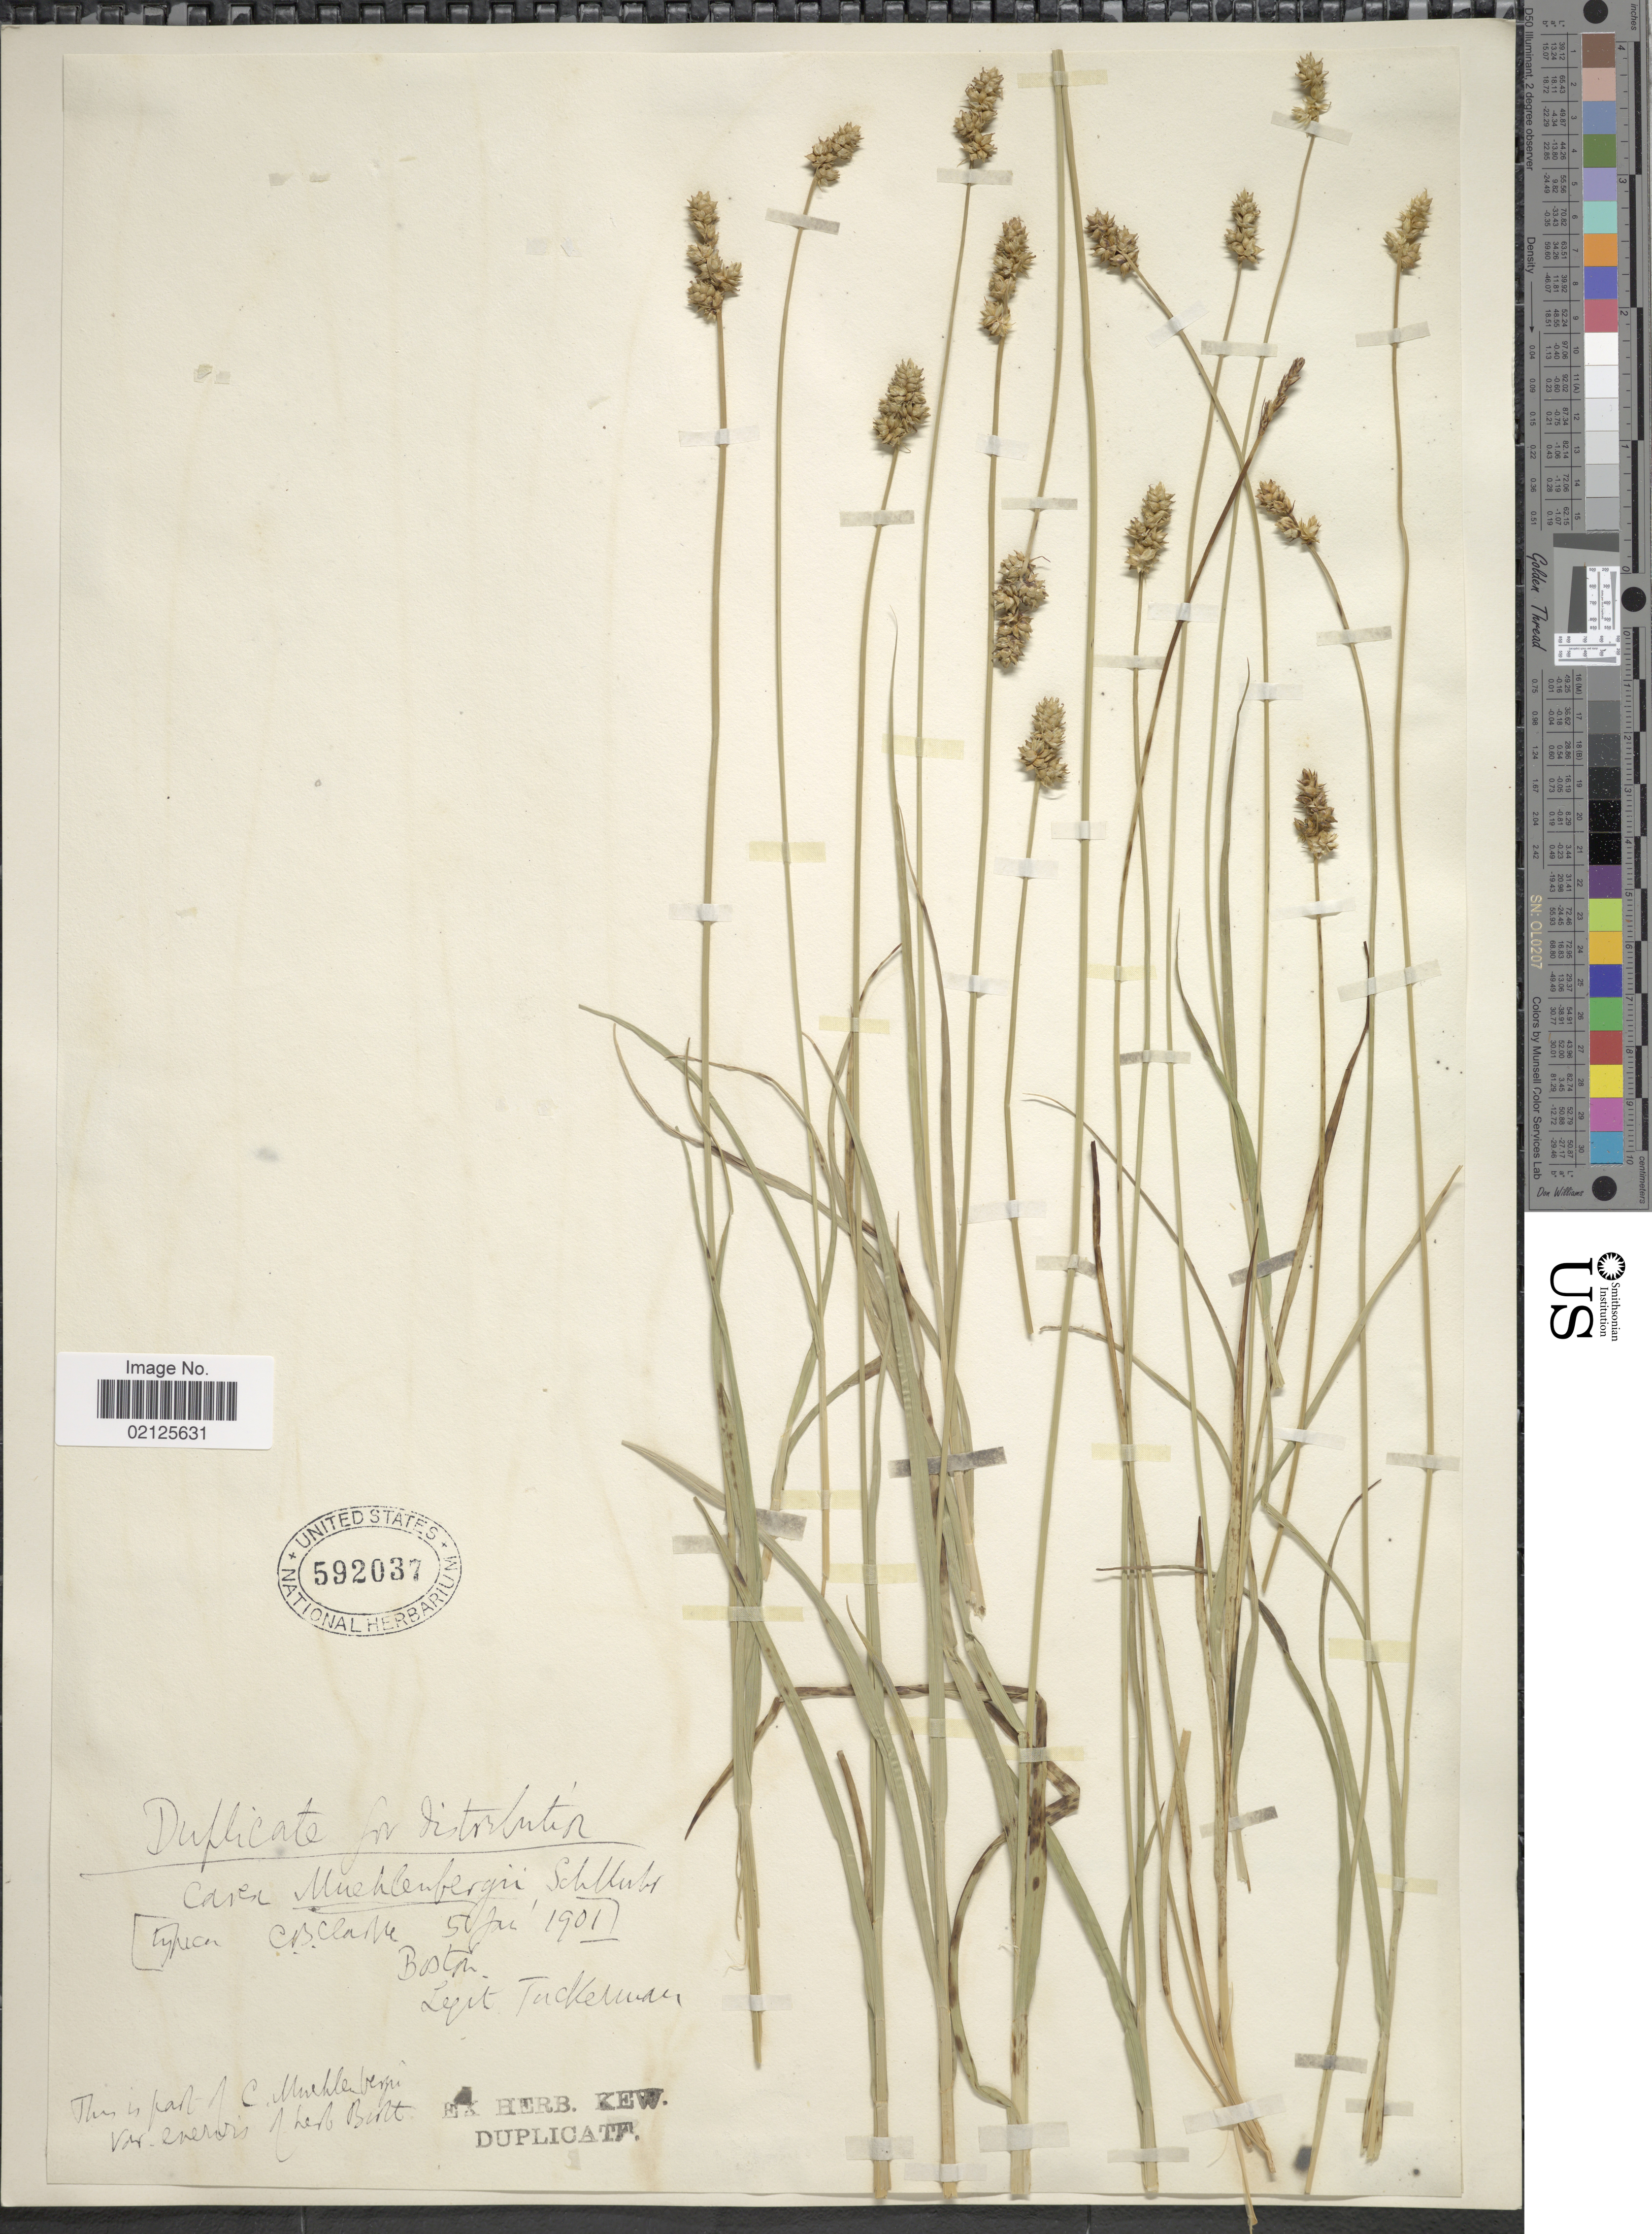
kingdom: Plantae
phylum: Tracheophyta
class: Liliopsida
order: Poales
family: Cyperaceae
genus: Carex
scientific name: Carex muehlenbergii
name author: Willd.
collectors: -- Tuckerman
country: United States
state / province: Massachusetts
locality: Boston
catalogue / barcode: US 592037